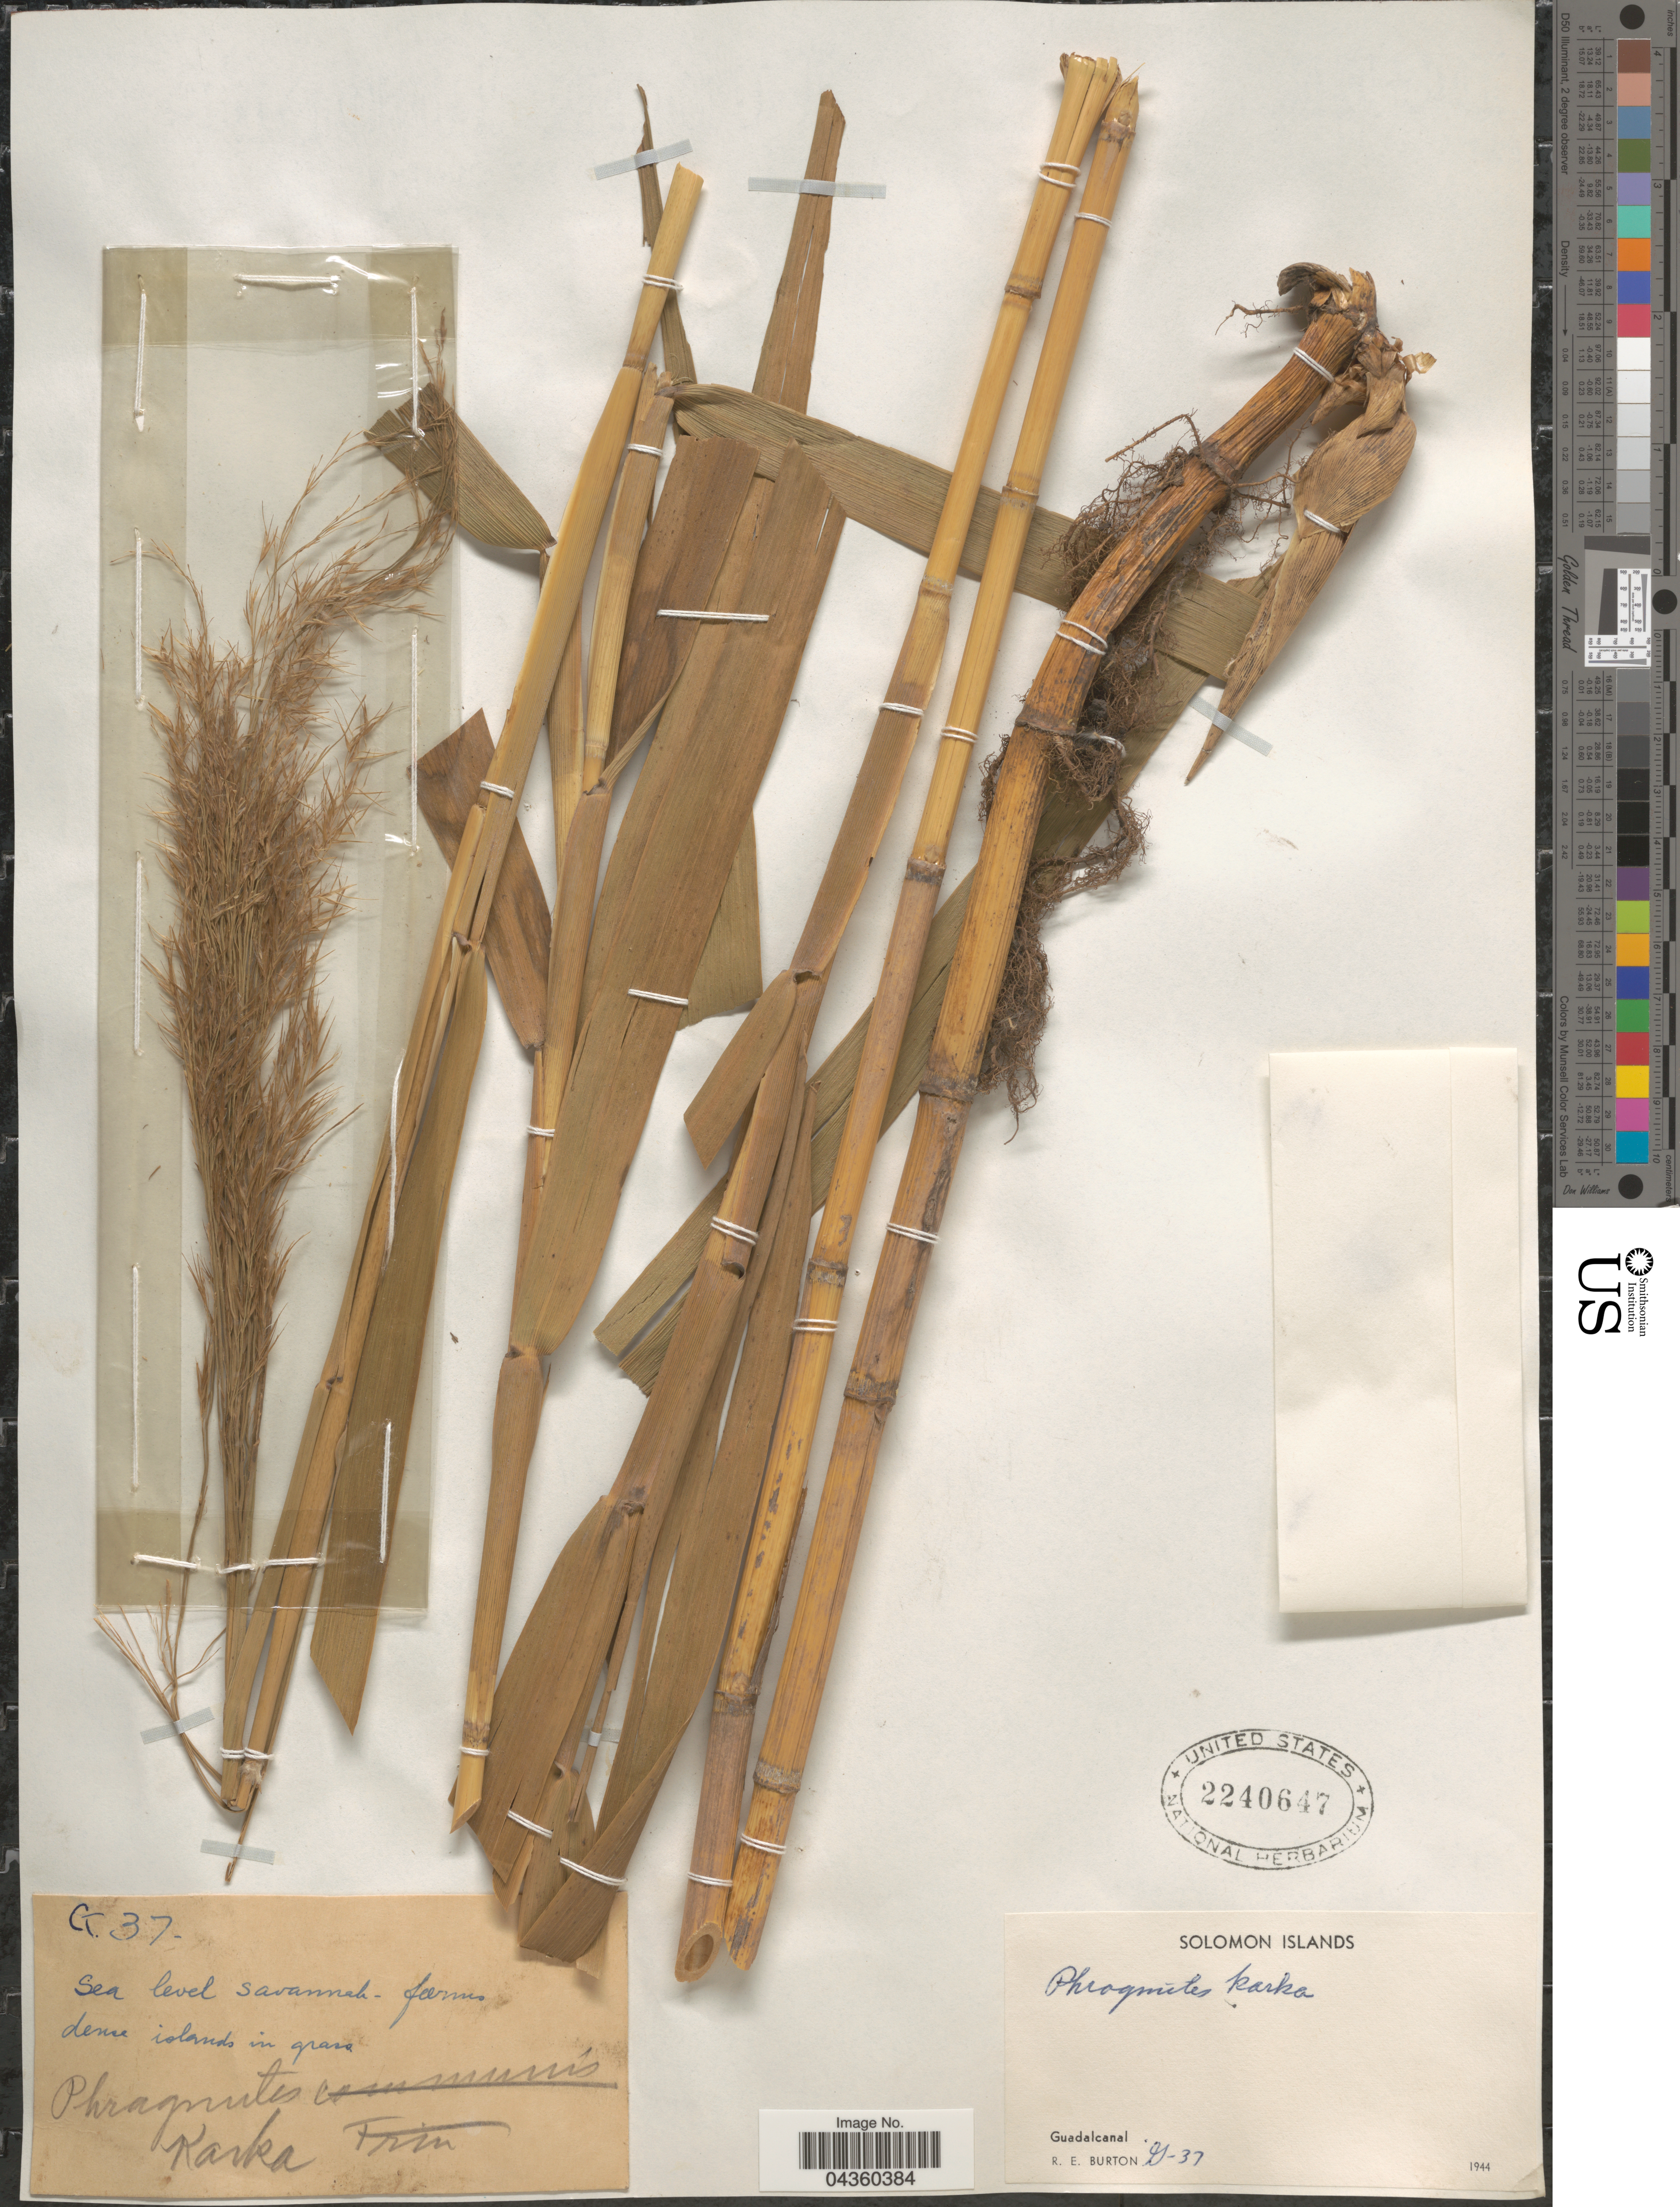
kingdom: Plantae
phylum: Tracheophyta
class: Liliopsida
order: Poales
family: Poaceae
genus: Phragmites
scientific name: Phragmites karka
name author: (Retz.) Trin. ex Steud.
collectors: R. Burton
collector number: G-37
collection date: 1944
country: Solomon Islands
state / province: Solomon Islands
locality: Guadalcanal.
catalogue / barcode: US 2240647